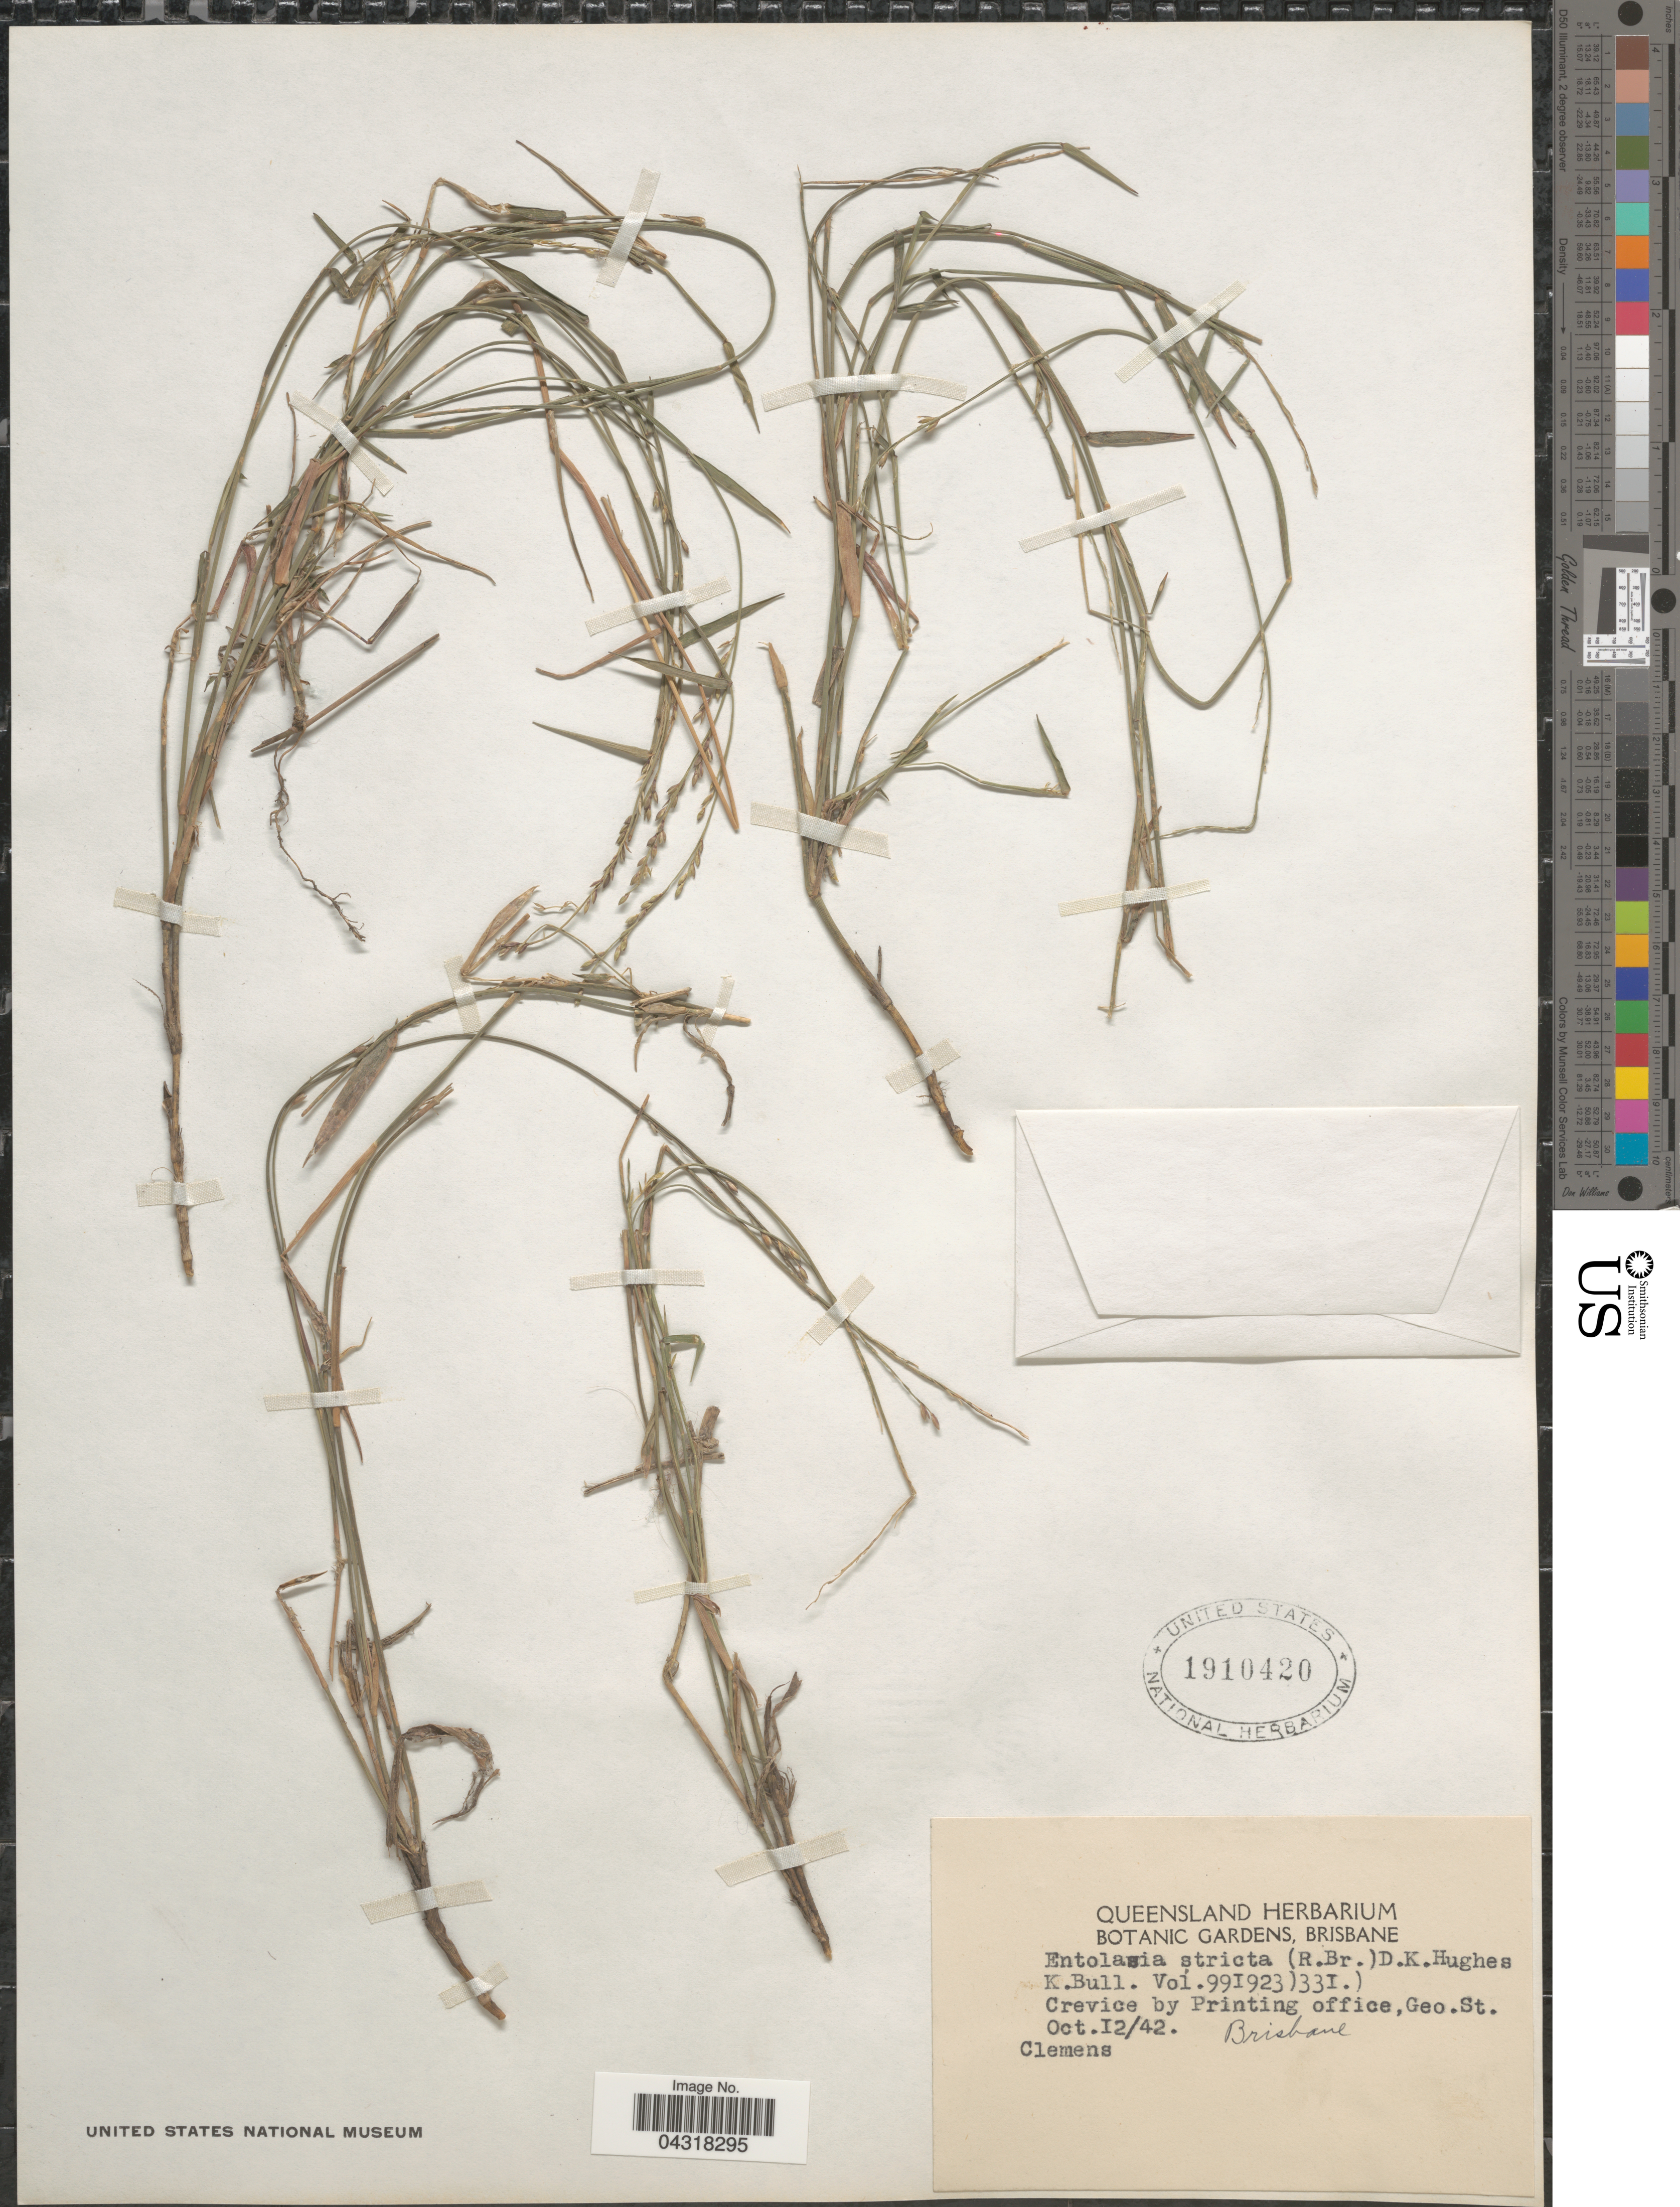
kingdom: Plantae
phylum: Tracheophyta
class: Liliopsida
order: Poales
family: Poaceae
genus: Entolasia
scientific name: Entolasia stricta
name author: (R. Br.) C.E. Hughes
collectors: -. Clemens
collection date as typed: Transcribed d/m/y: 12/10/42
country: Australia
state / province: Queensland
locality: Crevice by Printing office, Geo. St. Brisbane.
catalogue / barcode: US 1910420